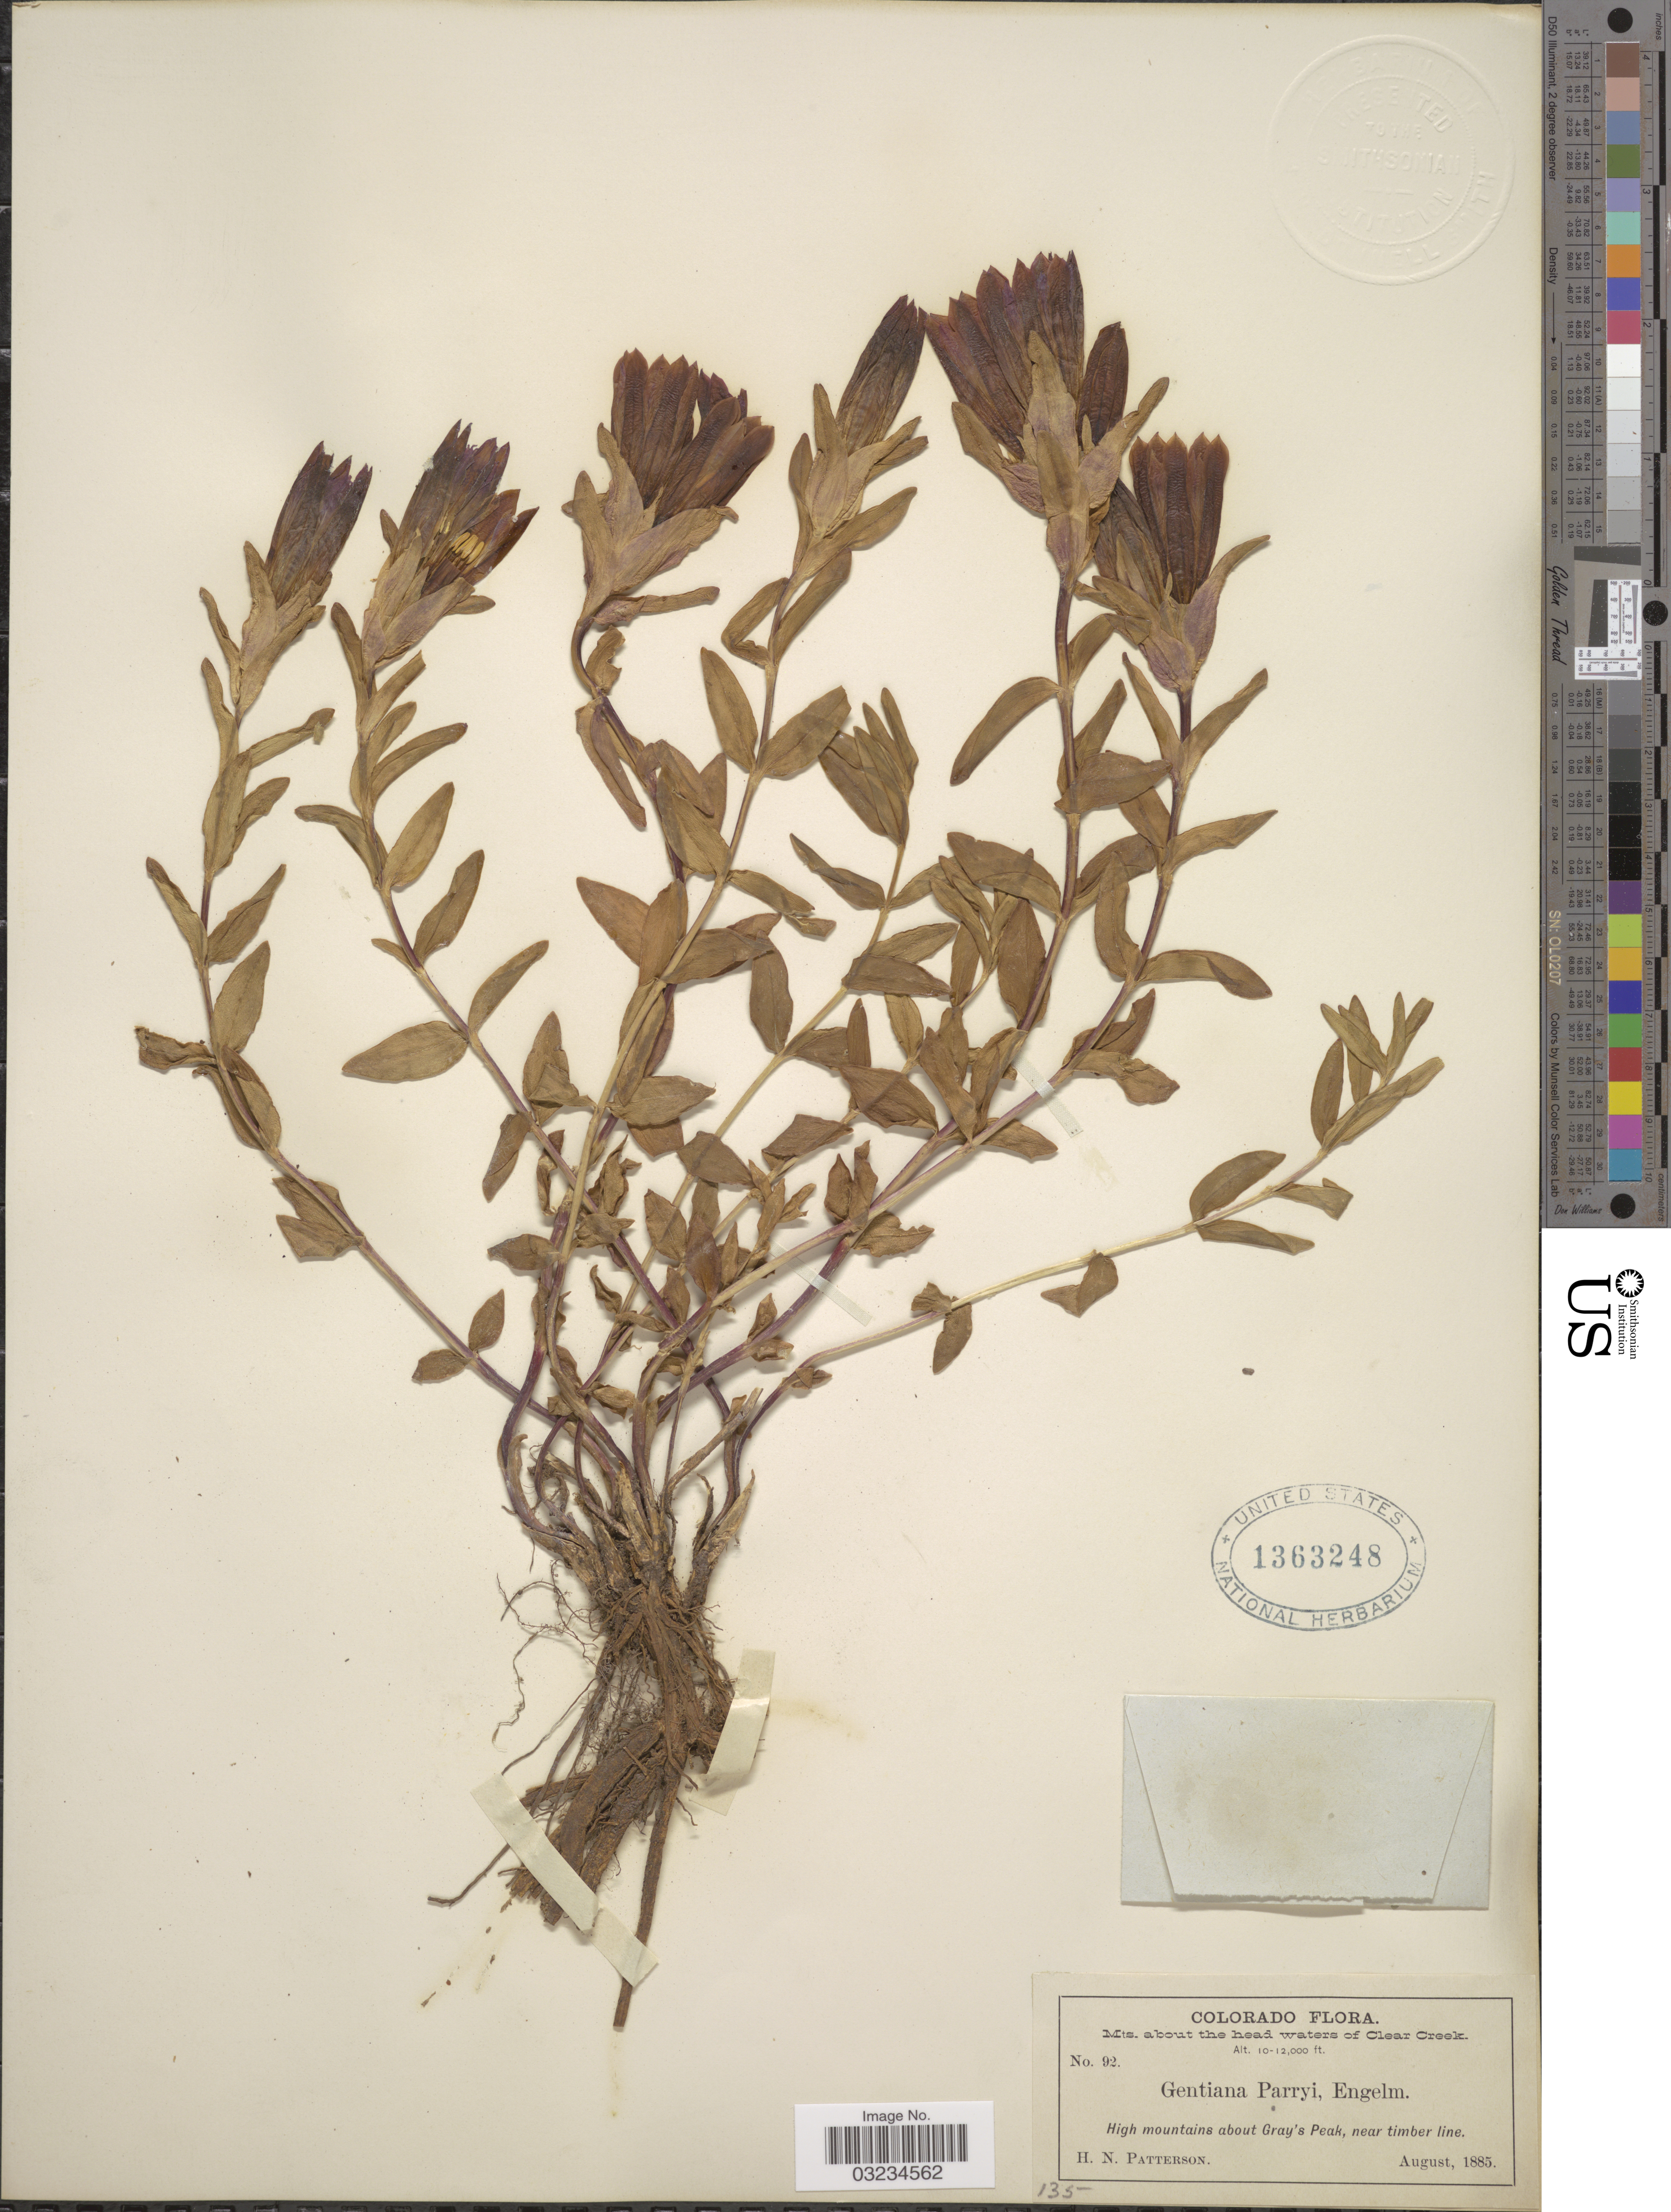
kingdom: Plantae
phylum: Tracheophyta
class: Magnoliopsida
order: Gentianales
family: Gentianaceae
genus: Gentiana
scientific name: Gentiana parryi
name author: Engelm.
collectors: H. N. Patterson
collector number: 92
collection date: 1885-08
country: United States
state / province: Colorado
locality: Mts. about the head waters of Clear Creek. High mountains about Gray's Peak, near timber line.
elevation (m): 3048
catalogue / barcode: US 1363248